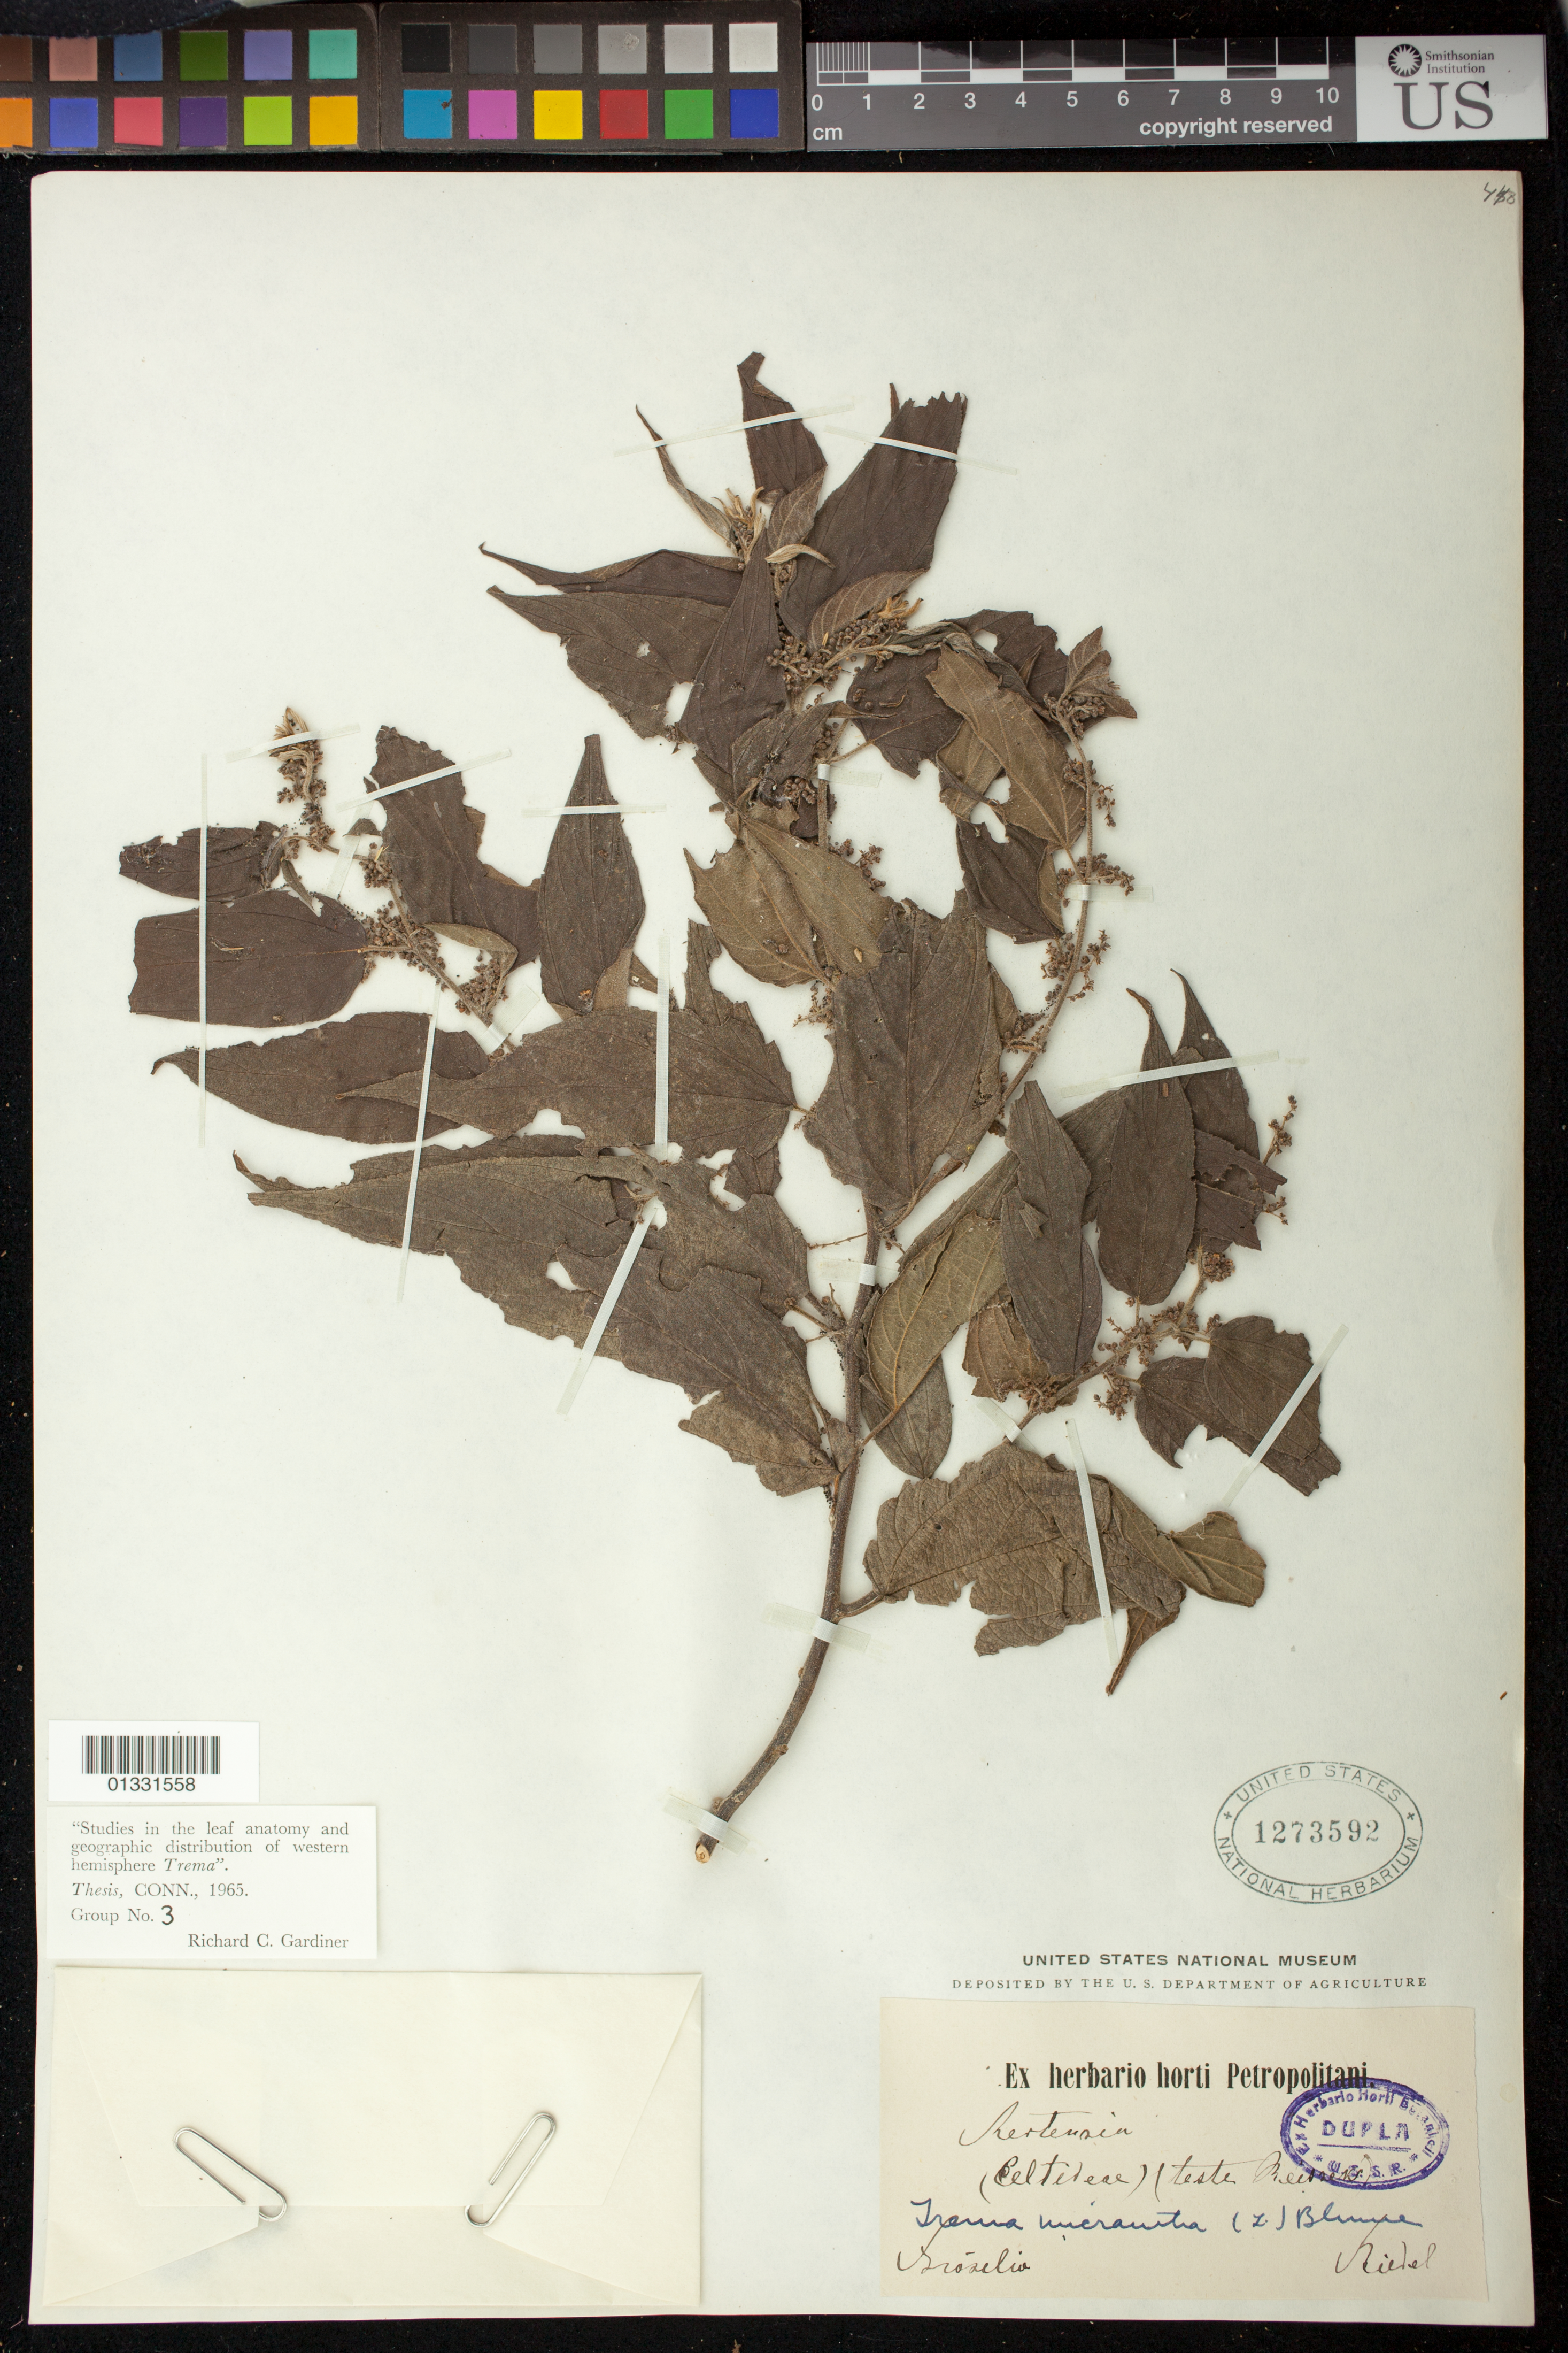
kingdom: Plantae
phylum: Tracheophyta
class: Magnoliopsida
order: Rosales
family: Cannabaceae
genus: Trema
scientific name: Trema micranthum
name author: (L.) Blume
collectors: L. Riedel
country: Brazil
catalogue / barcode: US 1273592